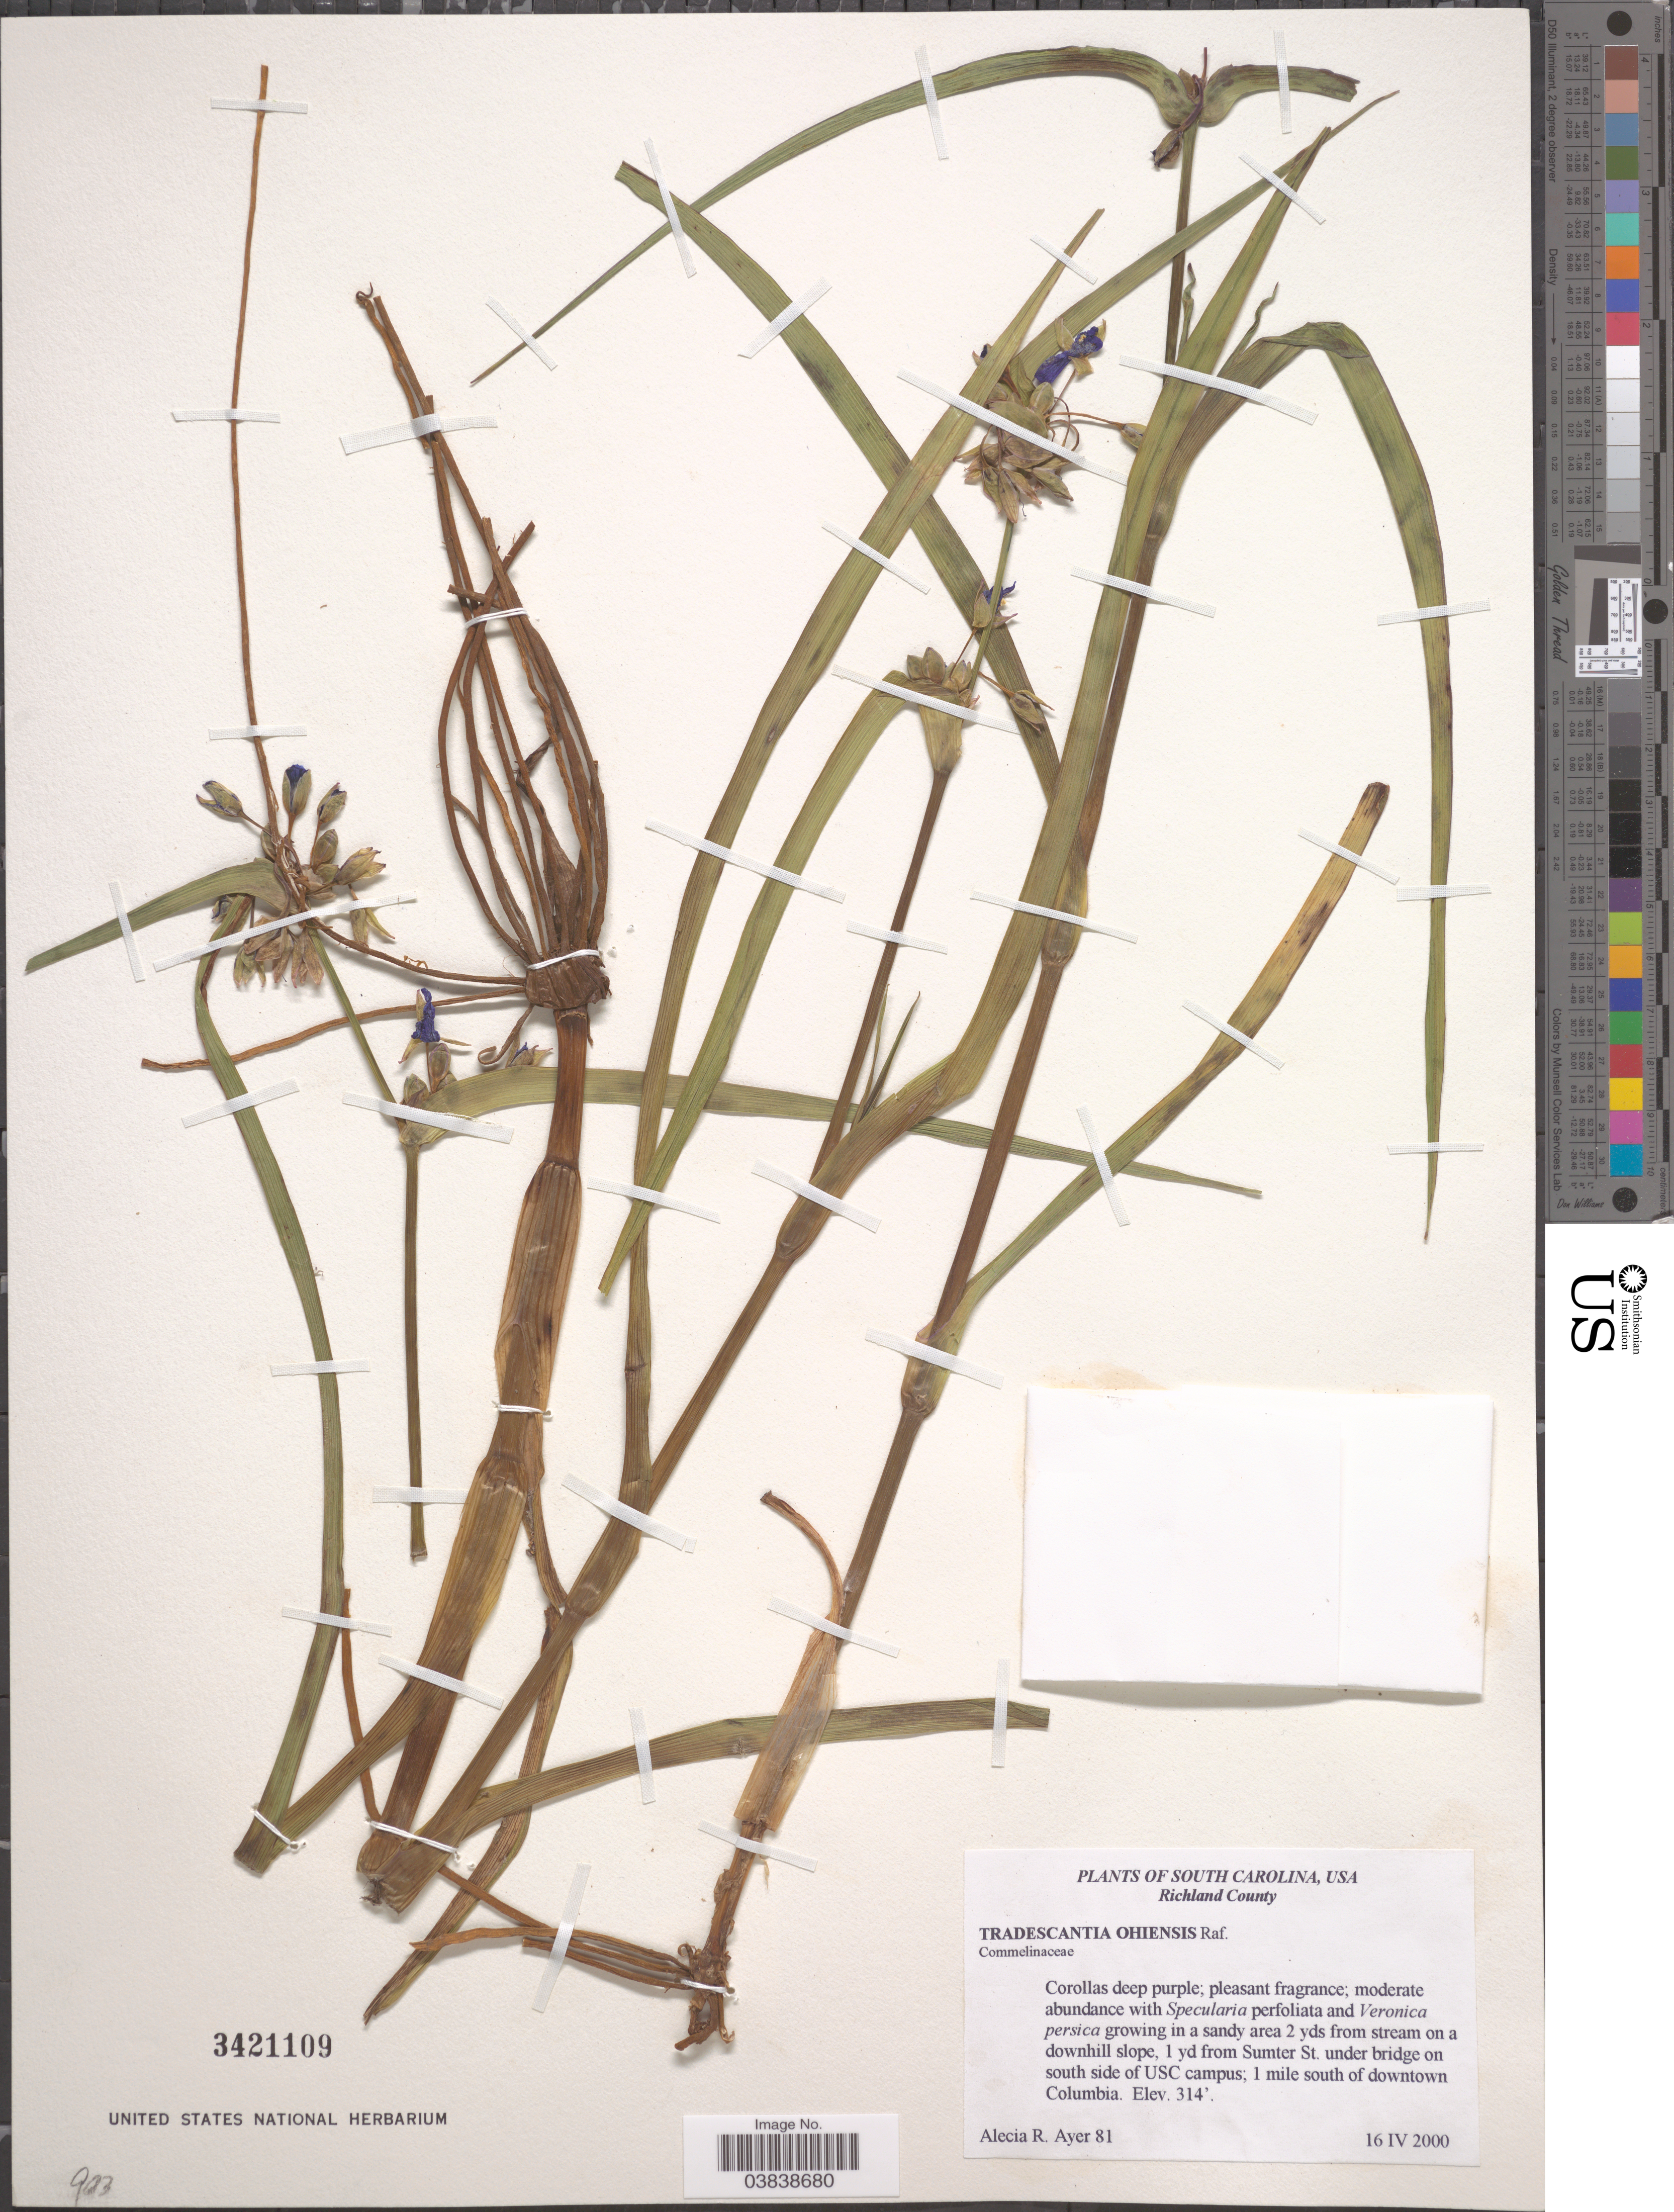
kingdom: Plantae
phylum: Tracheophyta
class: Liliopsida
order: Commelinales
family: Commelinaceae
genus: Tradescantia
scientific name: Tradescantia ohiensis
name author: Raf.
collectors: A. Ayer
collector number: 81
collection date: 2000-04-16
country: United States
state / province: South Carolina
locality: Richland County. In a sandy area 2 yds from stream on a downhill slope, 1 yd from Sumter St. under bridge on south side of USC campus; 1 mile south of downtown Columbia.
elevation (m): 96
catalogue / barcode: US 3421109